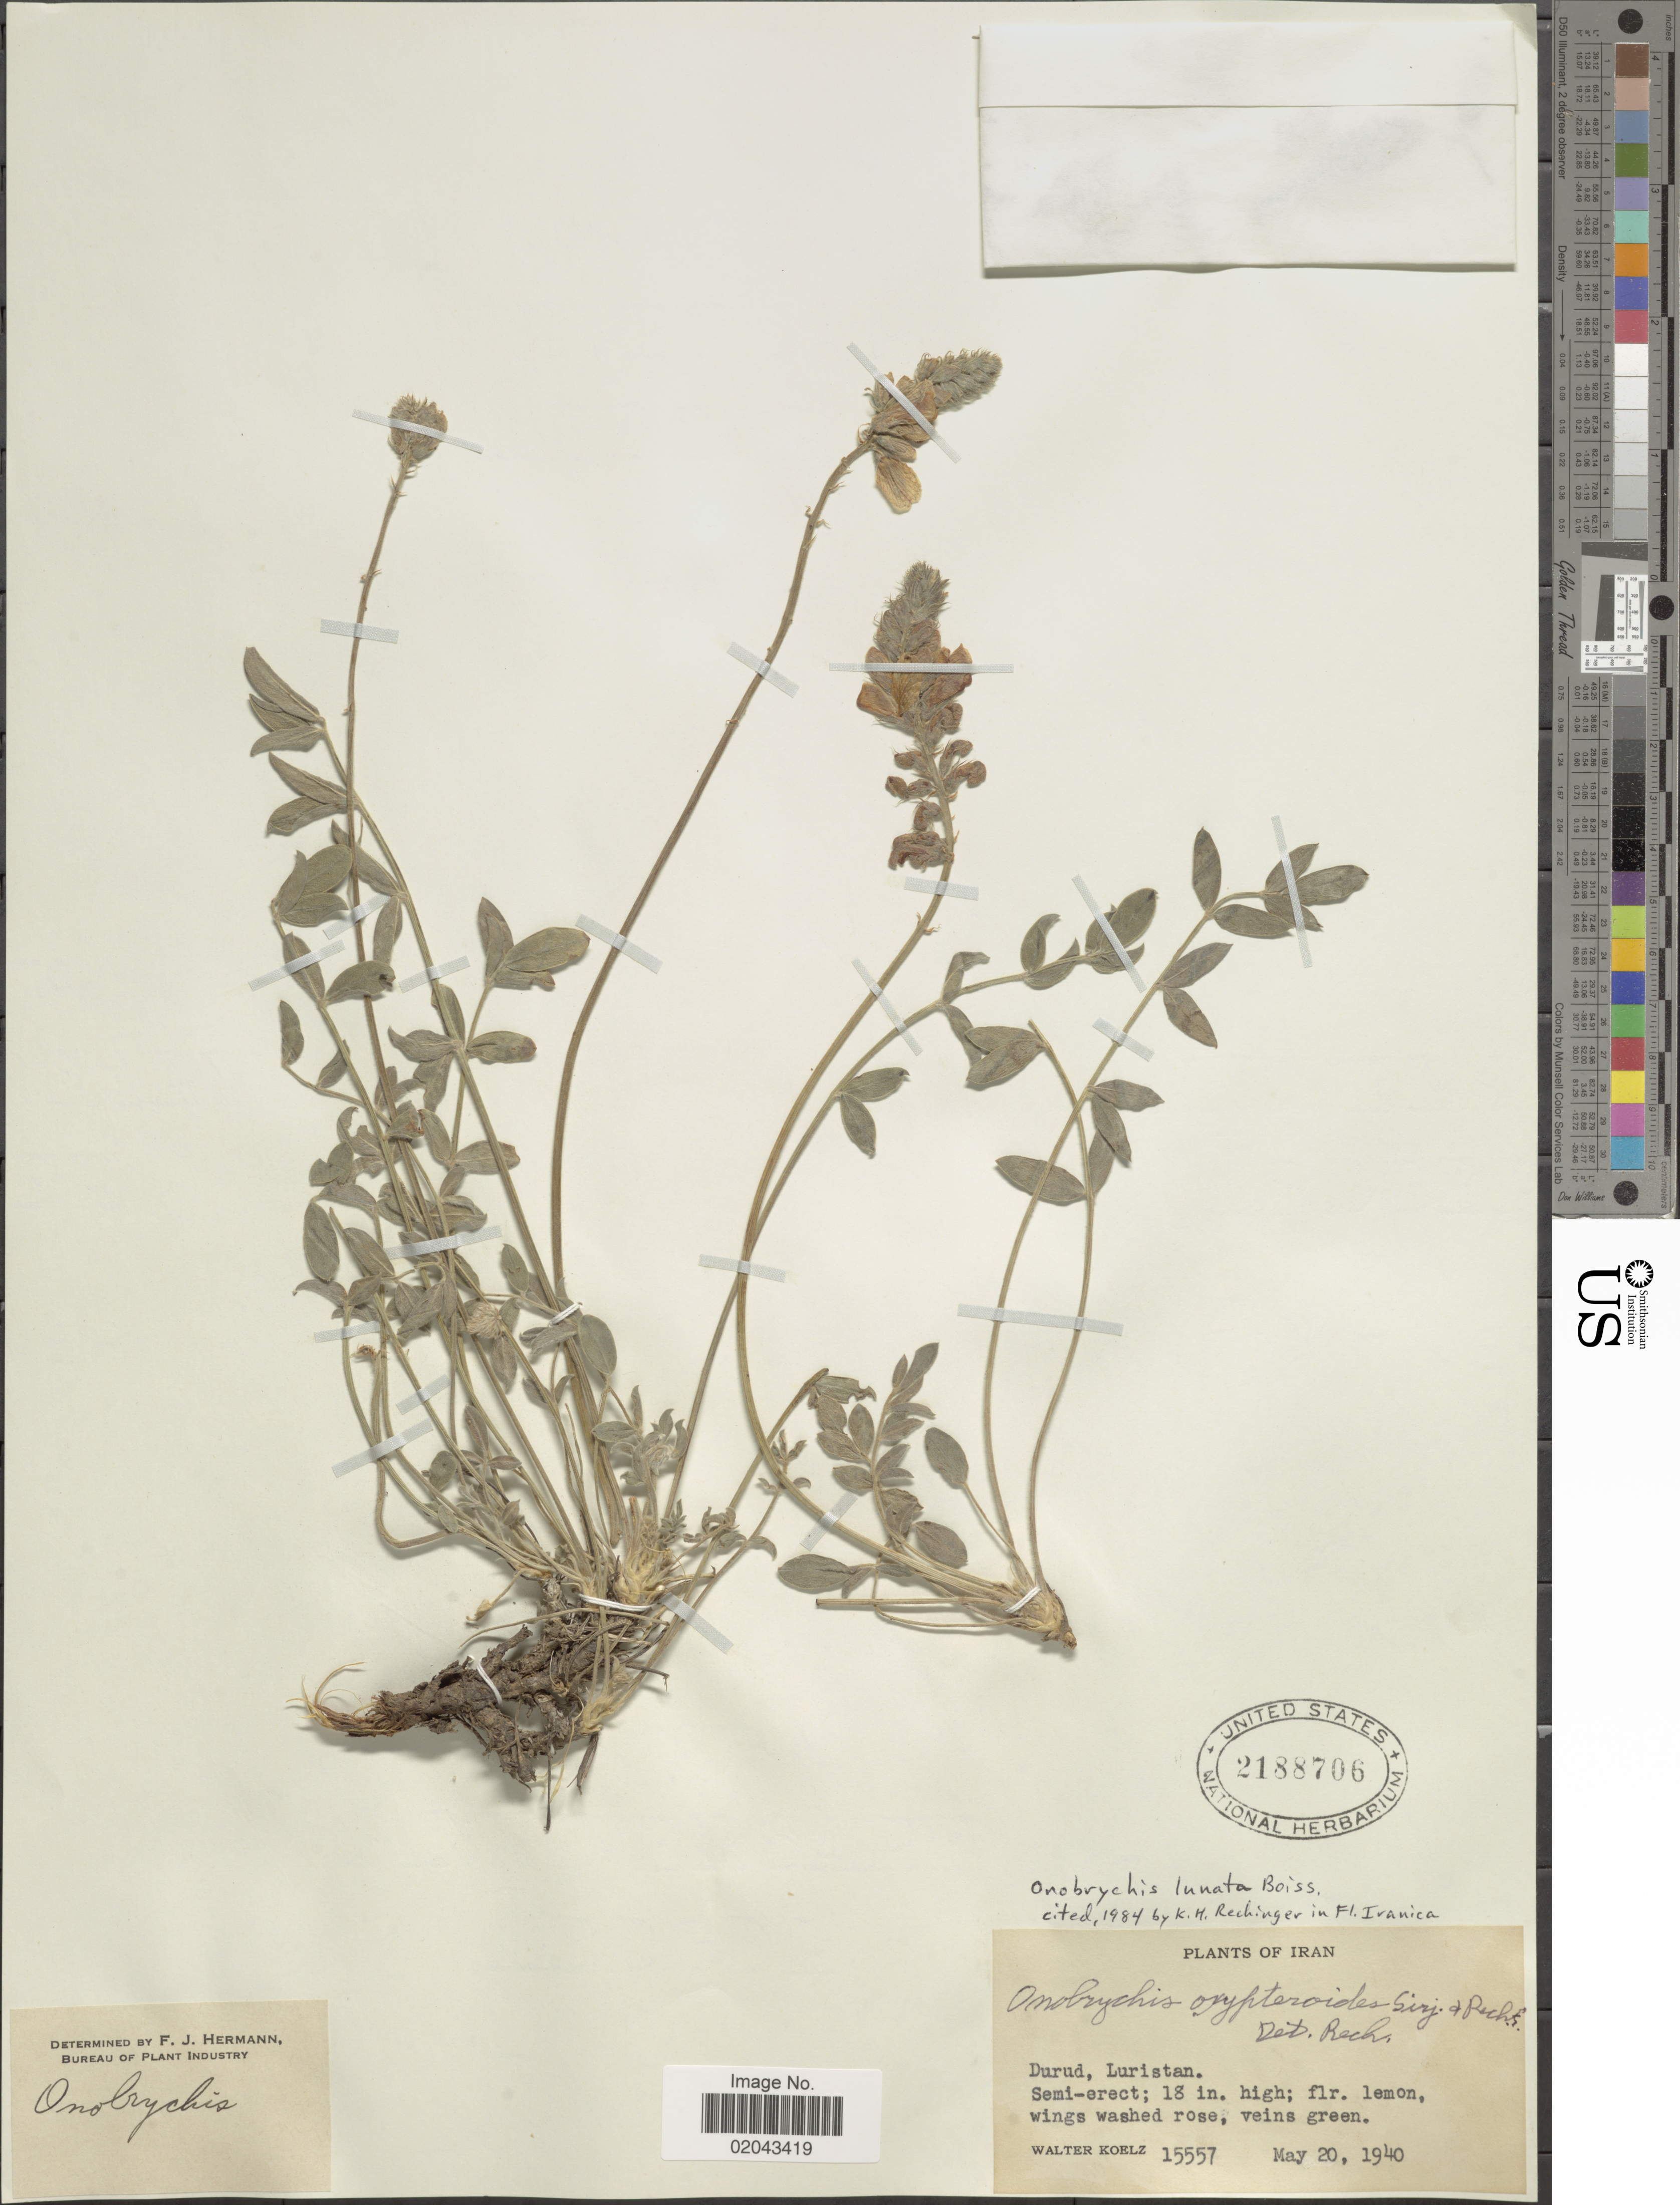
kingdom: Plantae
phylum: Tracheophyta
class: Magnoliopsida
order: Fabales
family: Fabaceae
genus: Onobrychis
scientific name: Onobrychis lunata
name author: Boiss.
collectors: W. N. Koelz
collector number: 15557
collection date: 1940-05-20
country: Iran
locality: Durud, Luristan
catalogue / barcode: US 2188706